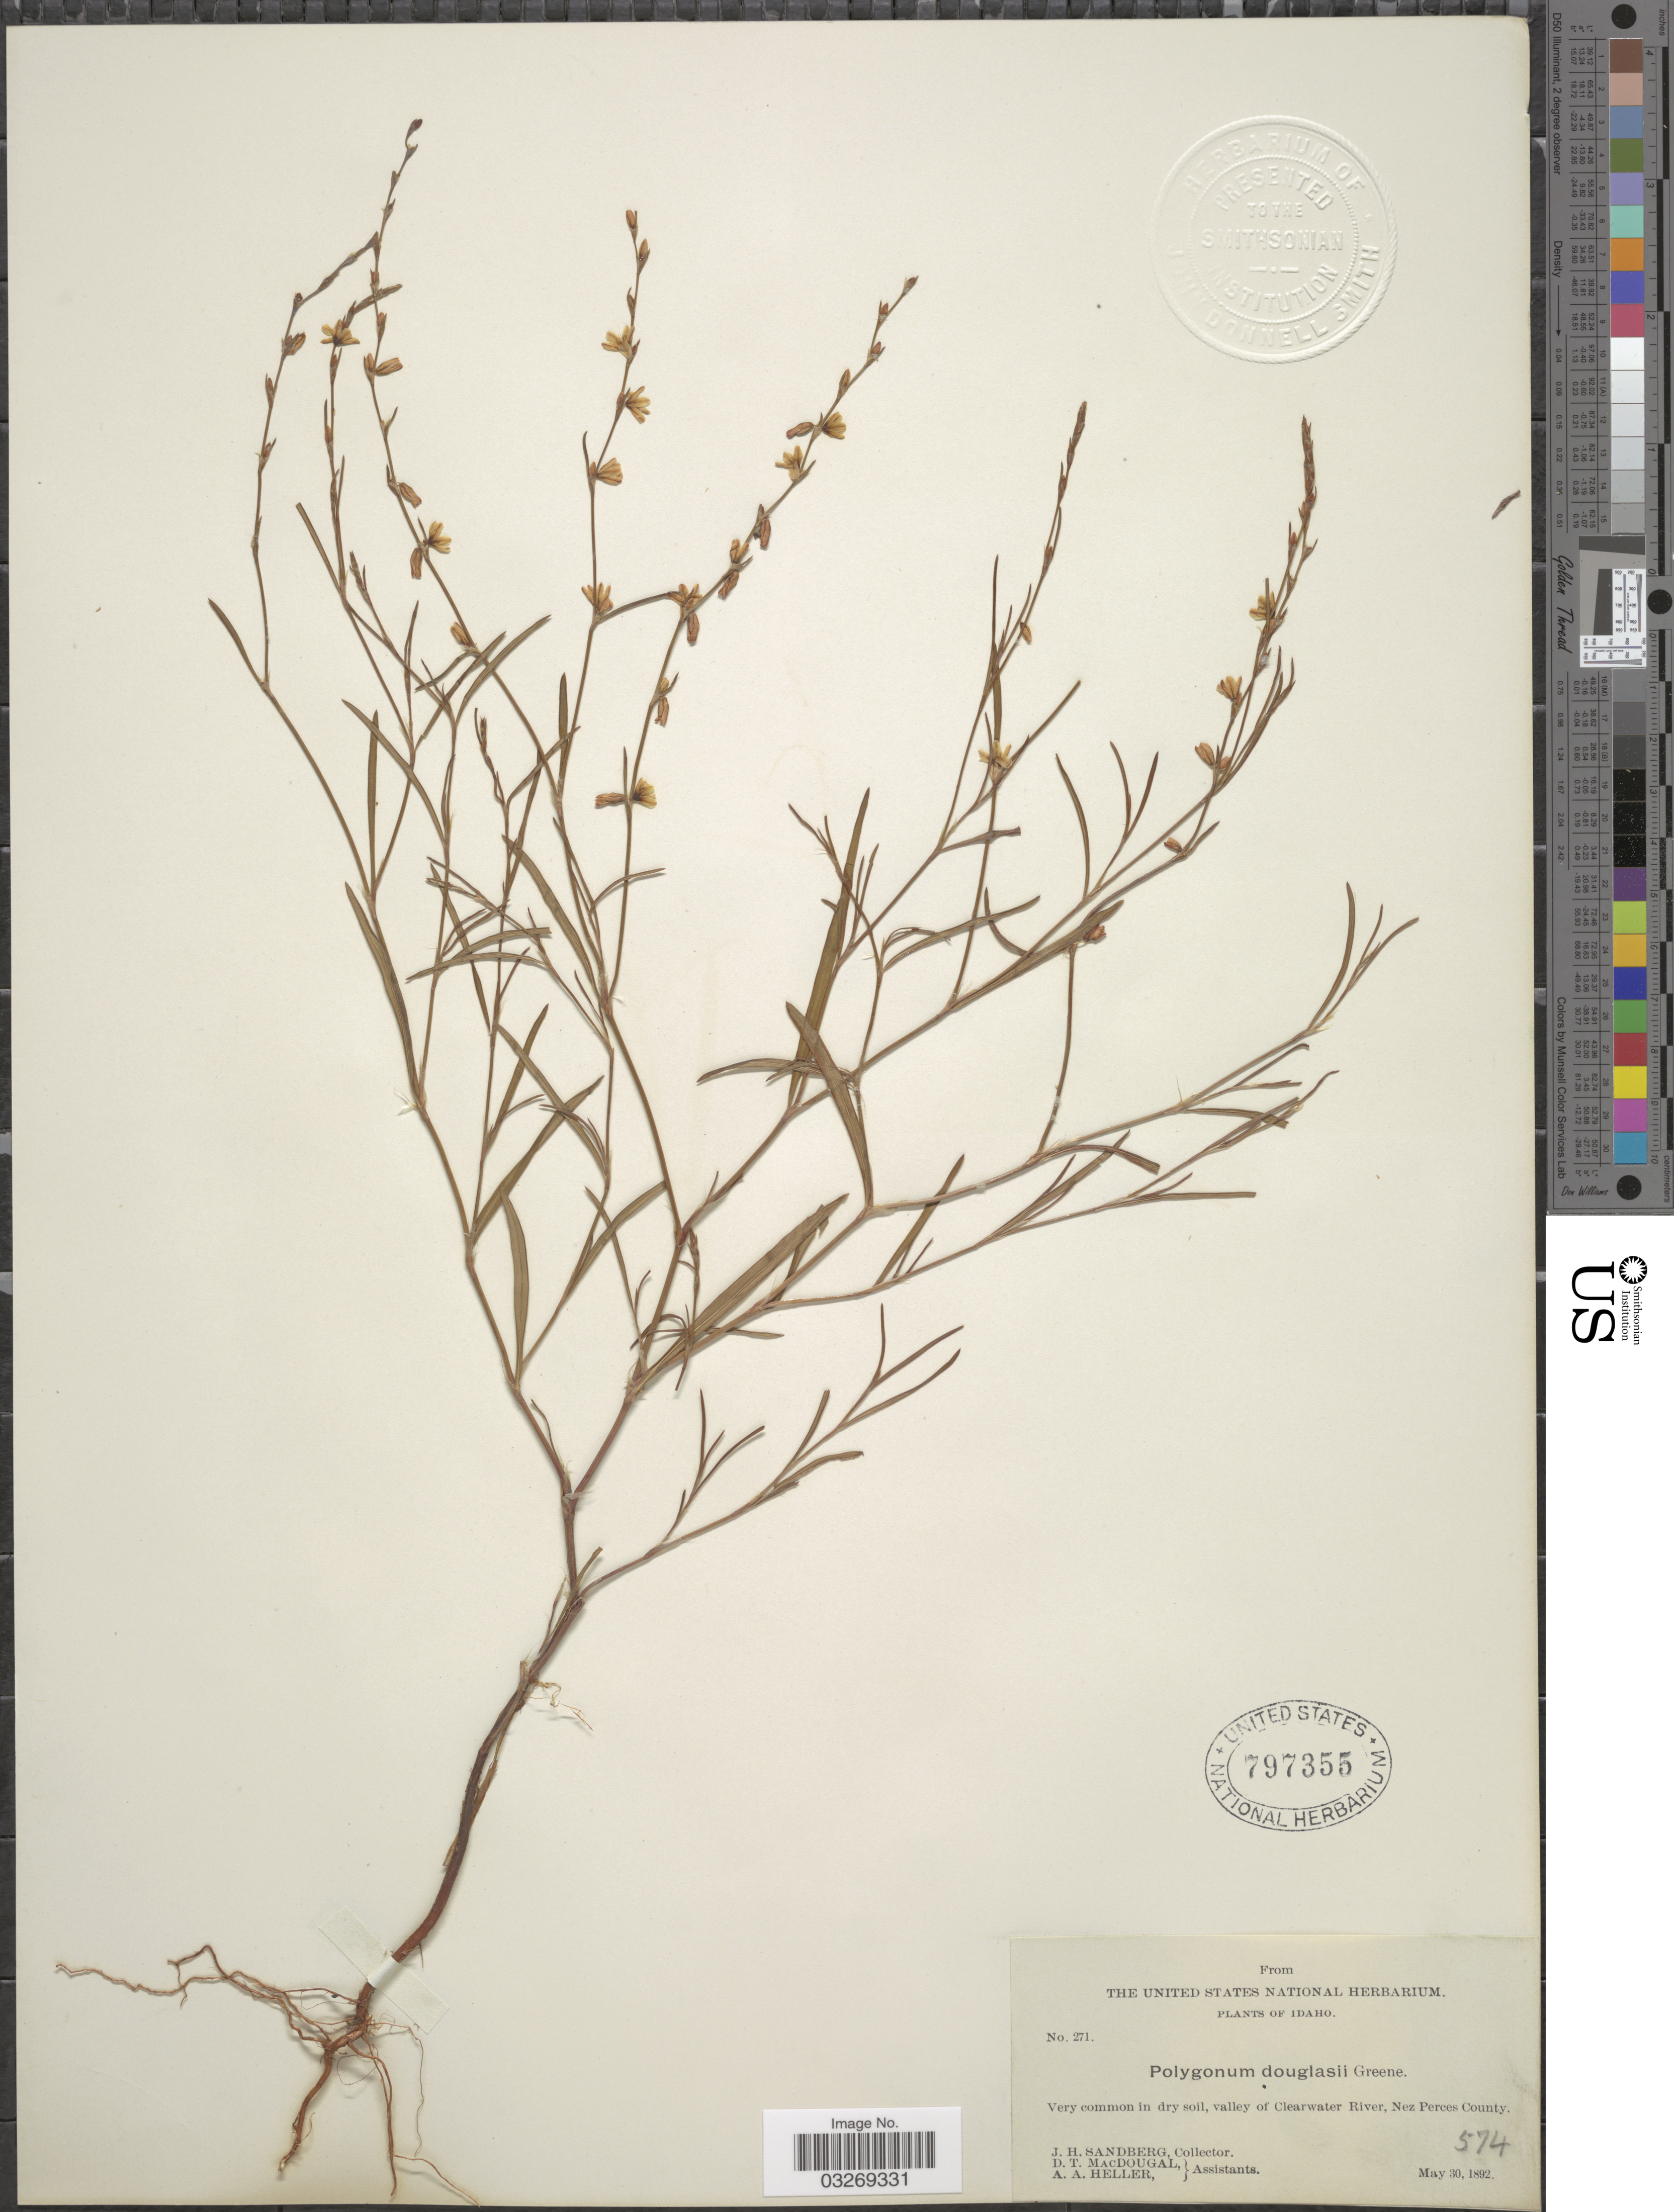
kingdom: Plantae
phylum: Tracheophyta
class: Magnoliopsida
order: Caryophyllales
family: Polygonaceae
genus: Polygonum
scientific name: Polygonum douglasii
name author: Greene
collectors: J. H. Sandberg, D. T. MacDougal & A. A. Heller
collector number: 271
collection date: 1892-05-30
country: United States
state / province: Idaho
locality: Verry common in dry soil, valley of Clearwater River, Nez Perces County.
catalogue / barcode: US 797355